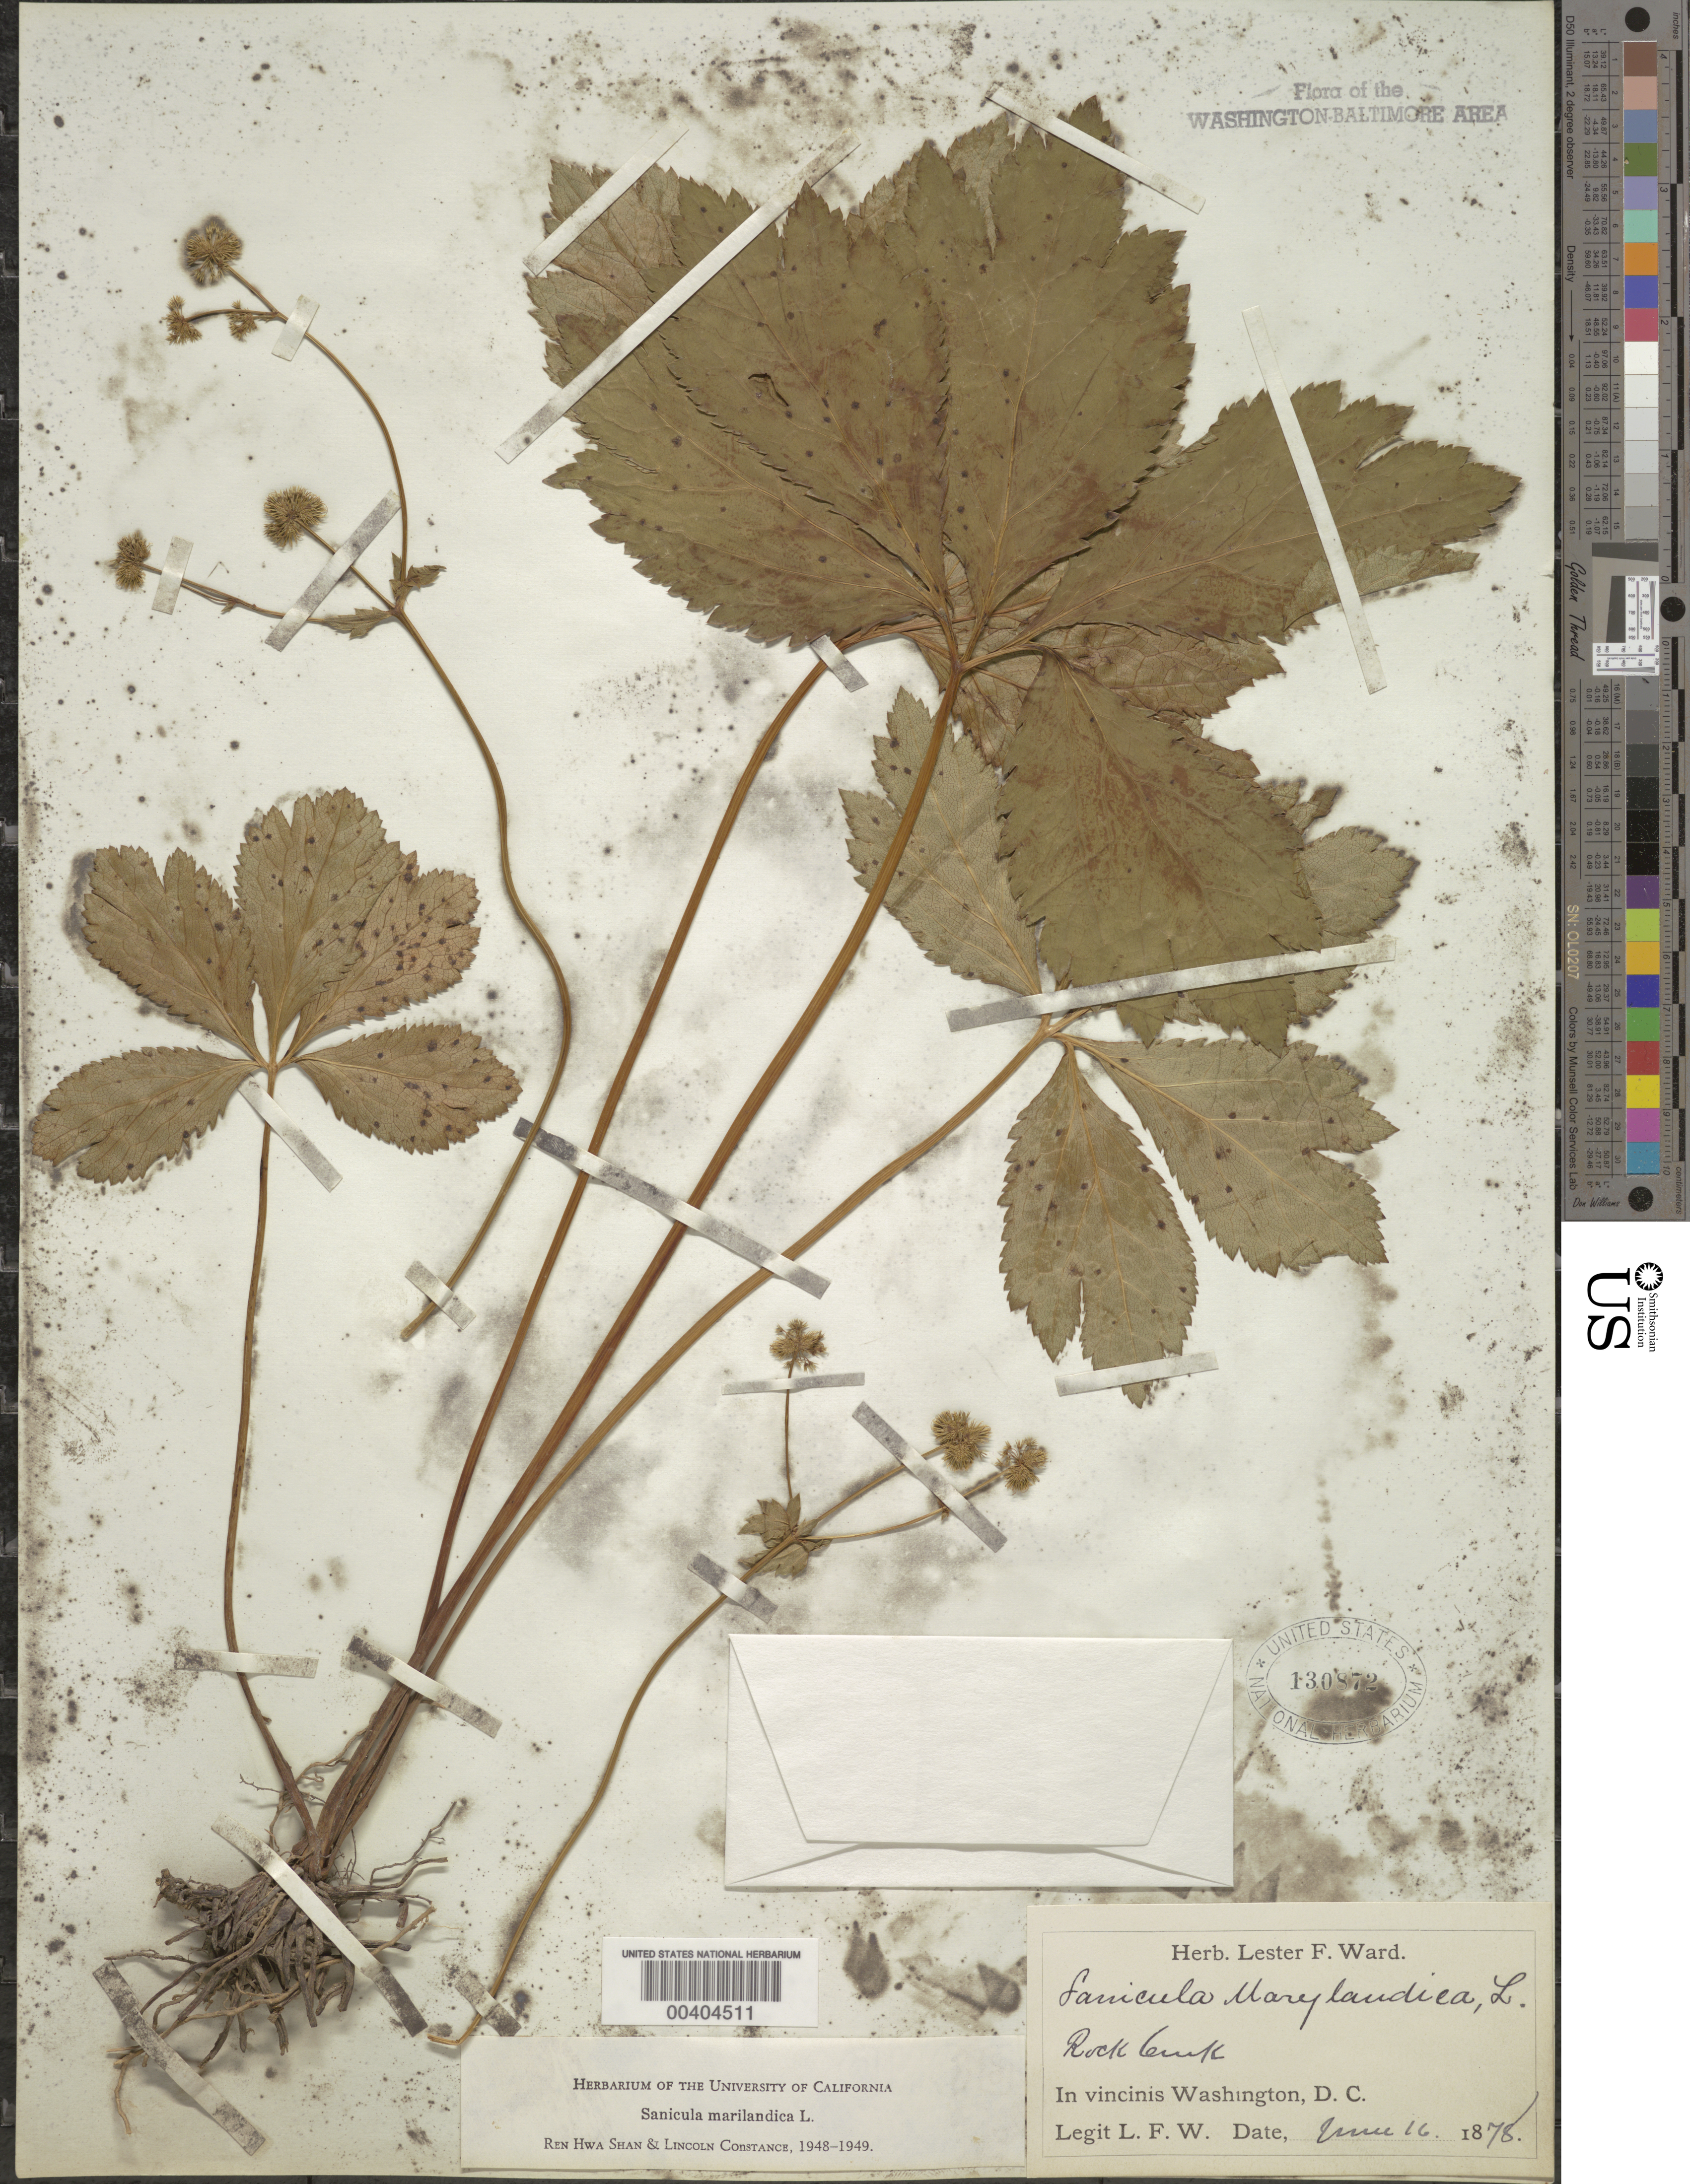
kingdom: Plantae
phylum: Tracheophyta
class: Magnoliopsida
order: Apiales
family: Apiaceae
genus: Sanicula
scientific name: Sanicula marilandica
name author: L.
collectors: L. F. Ward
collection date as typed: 16 Jun 1878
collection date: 1878-06-16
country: United States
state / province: District of Columbia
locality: Rock Creek Rock Creek Park & vicinity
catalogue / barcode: US 130872